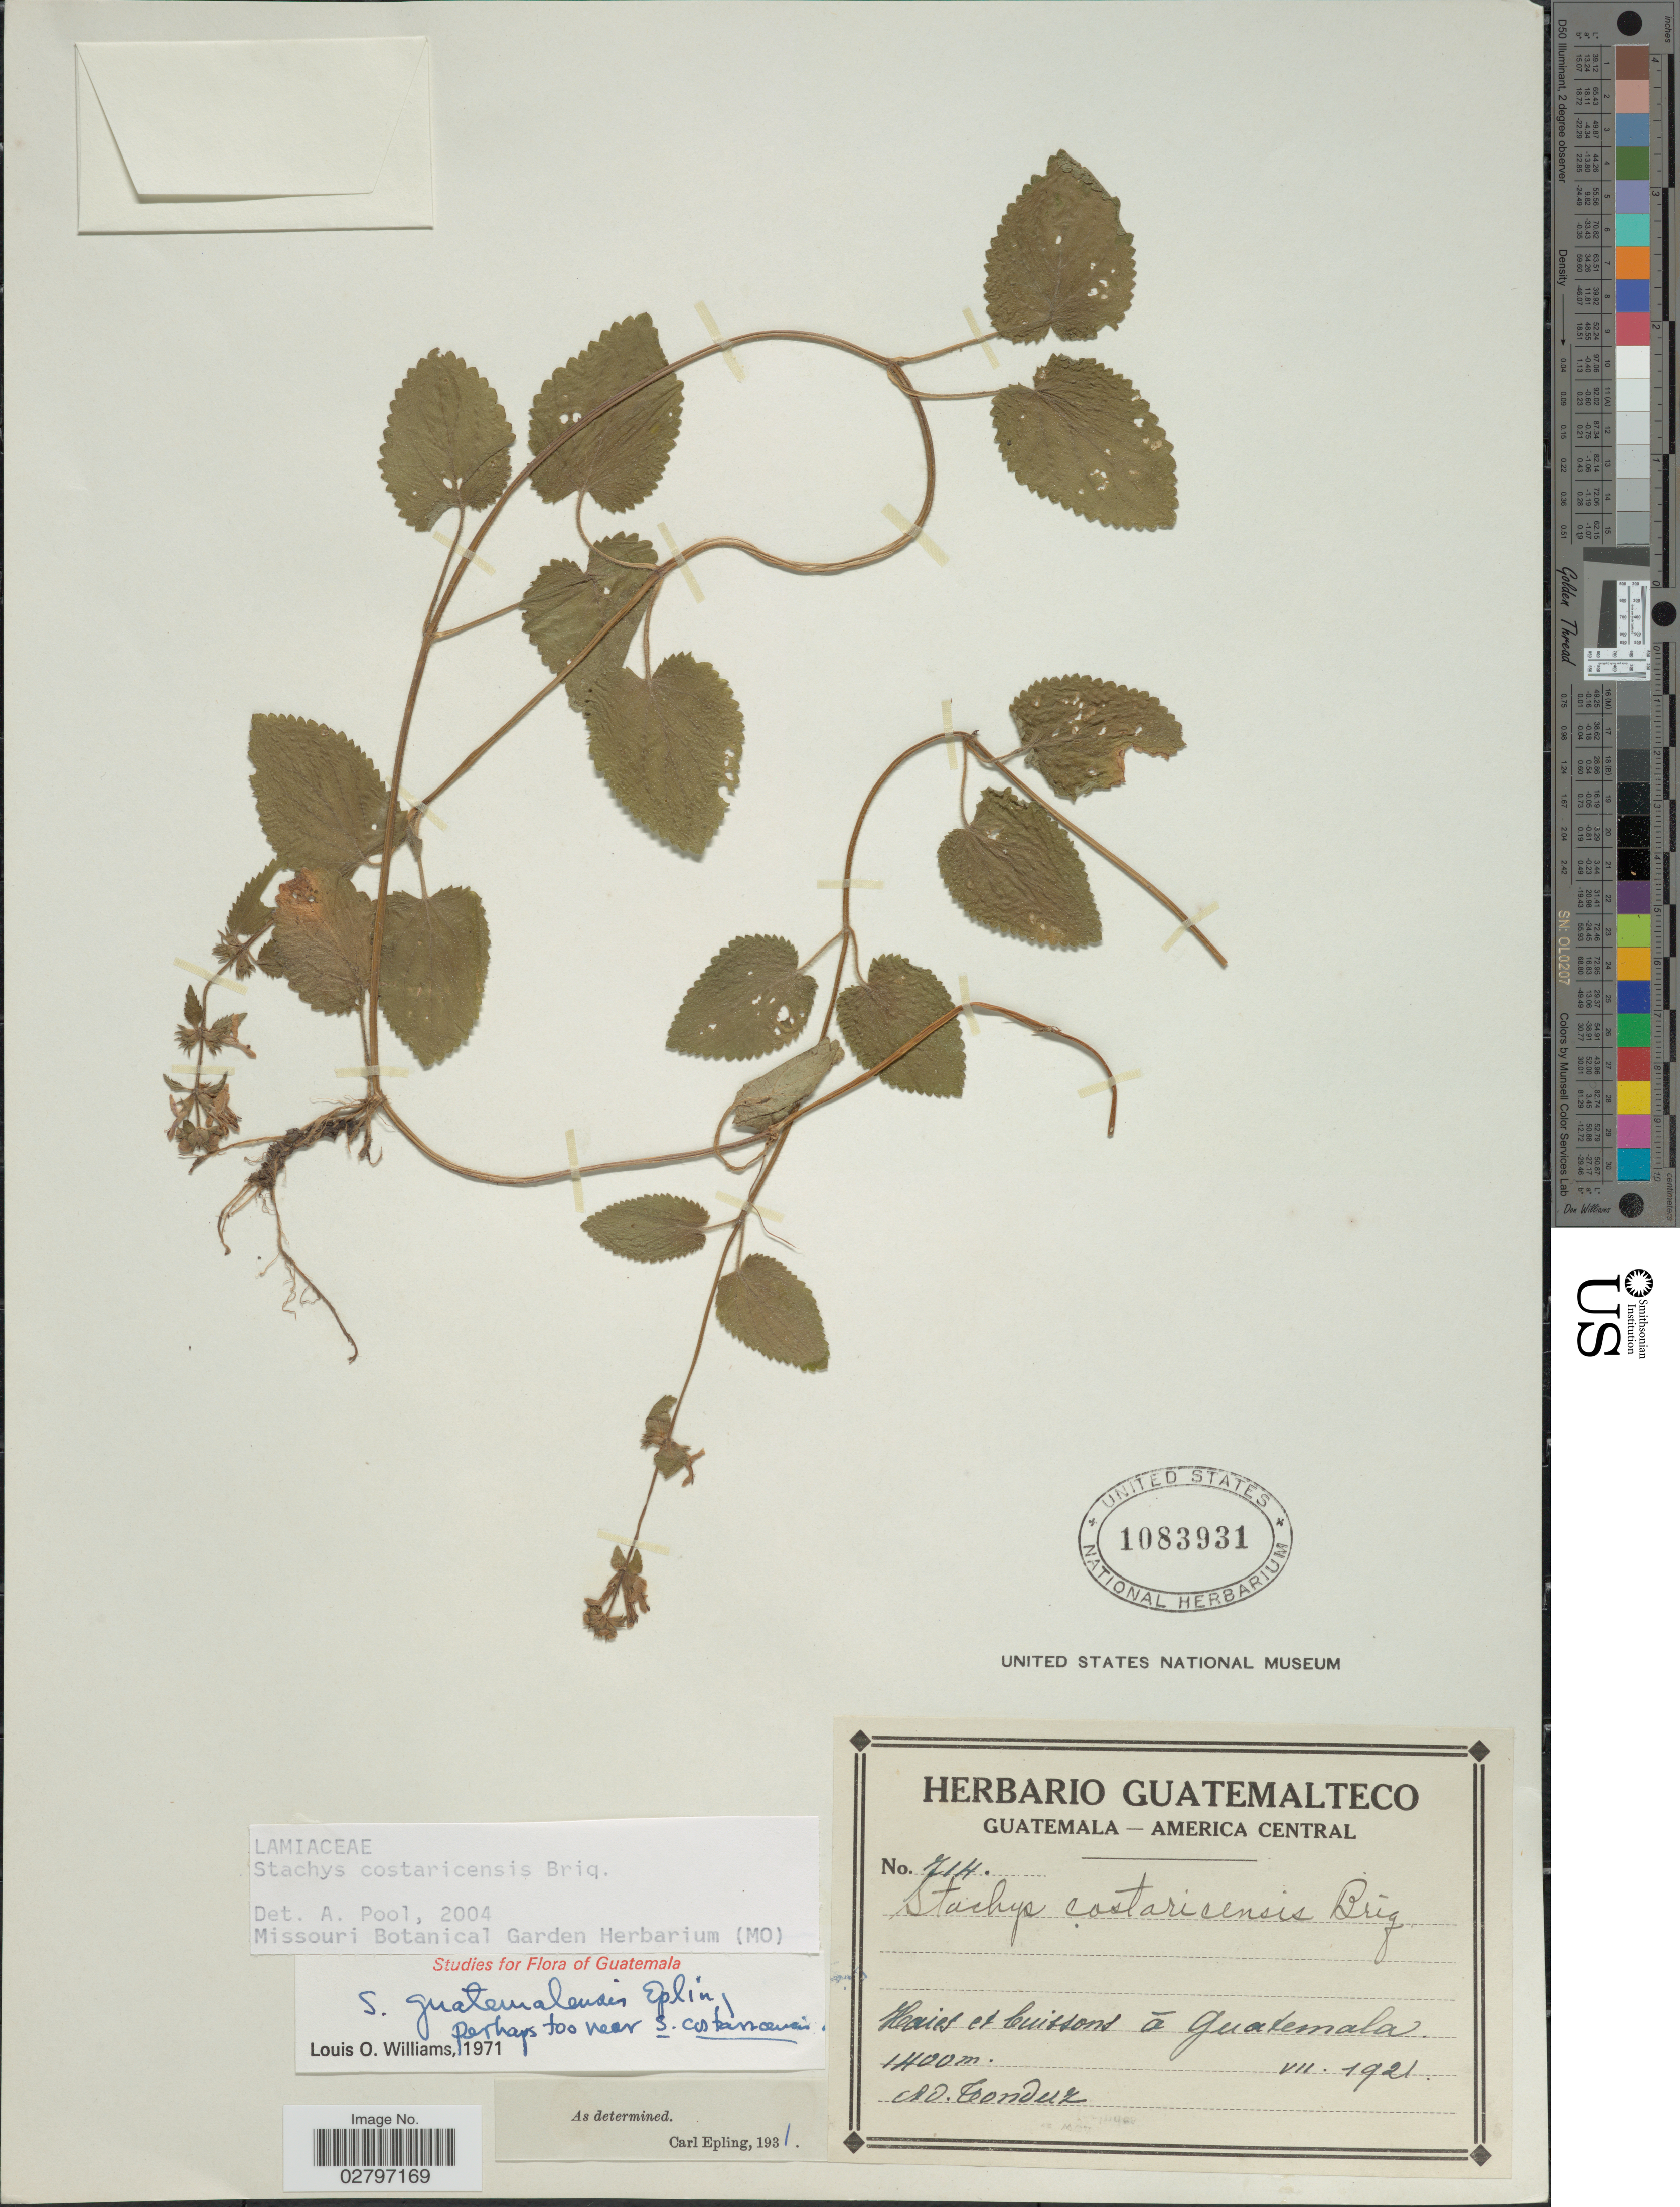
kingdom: Plantae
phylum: Tracheophyta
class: Magnoliopsida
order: Lamiales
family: Lamiaceae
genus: Stachys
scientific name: Stachys costaricensis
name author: Briq.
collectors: A. Tonduz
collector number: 714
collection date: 1921-07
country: Guatemala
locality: Haies et buissons á Guatemala.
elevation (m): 1400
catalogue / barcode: US 1083931